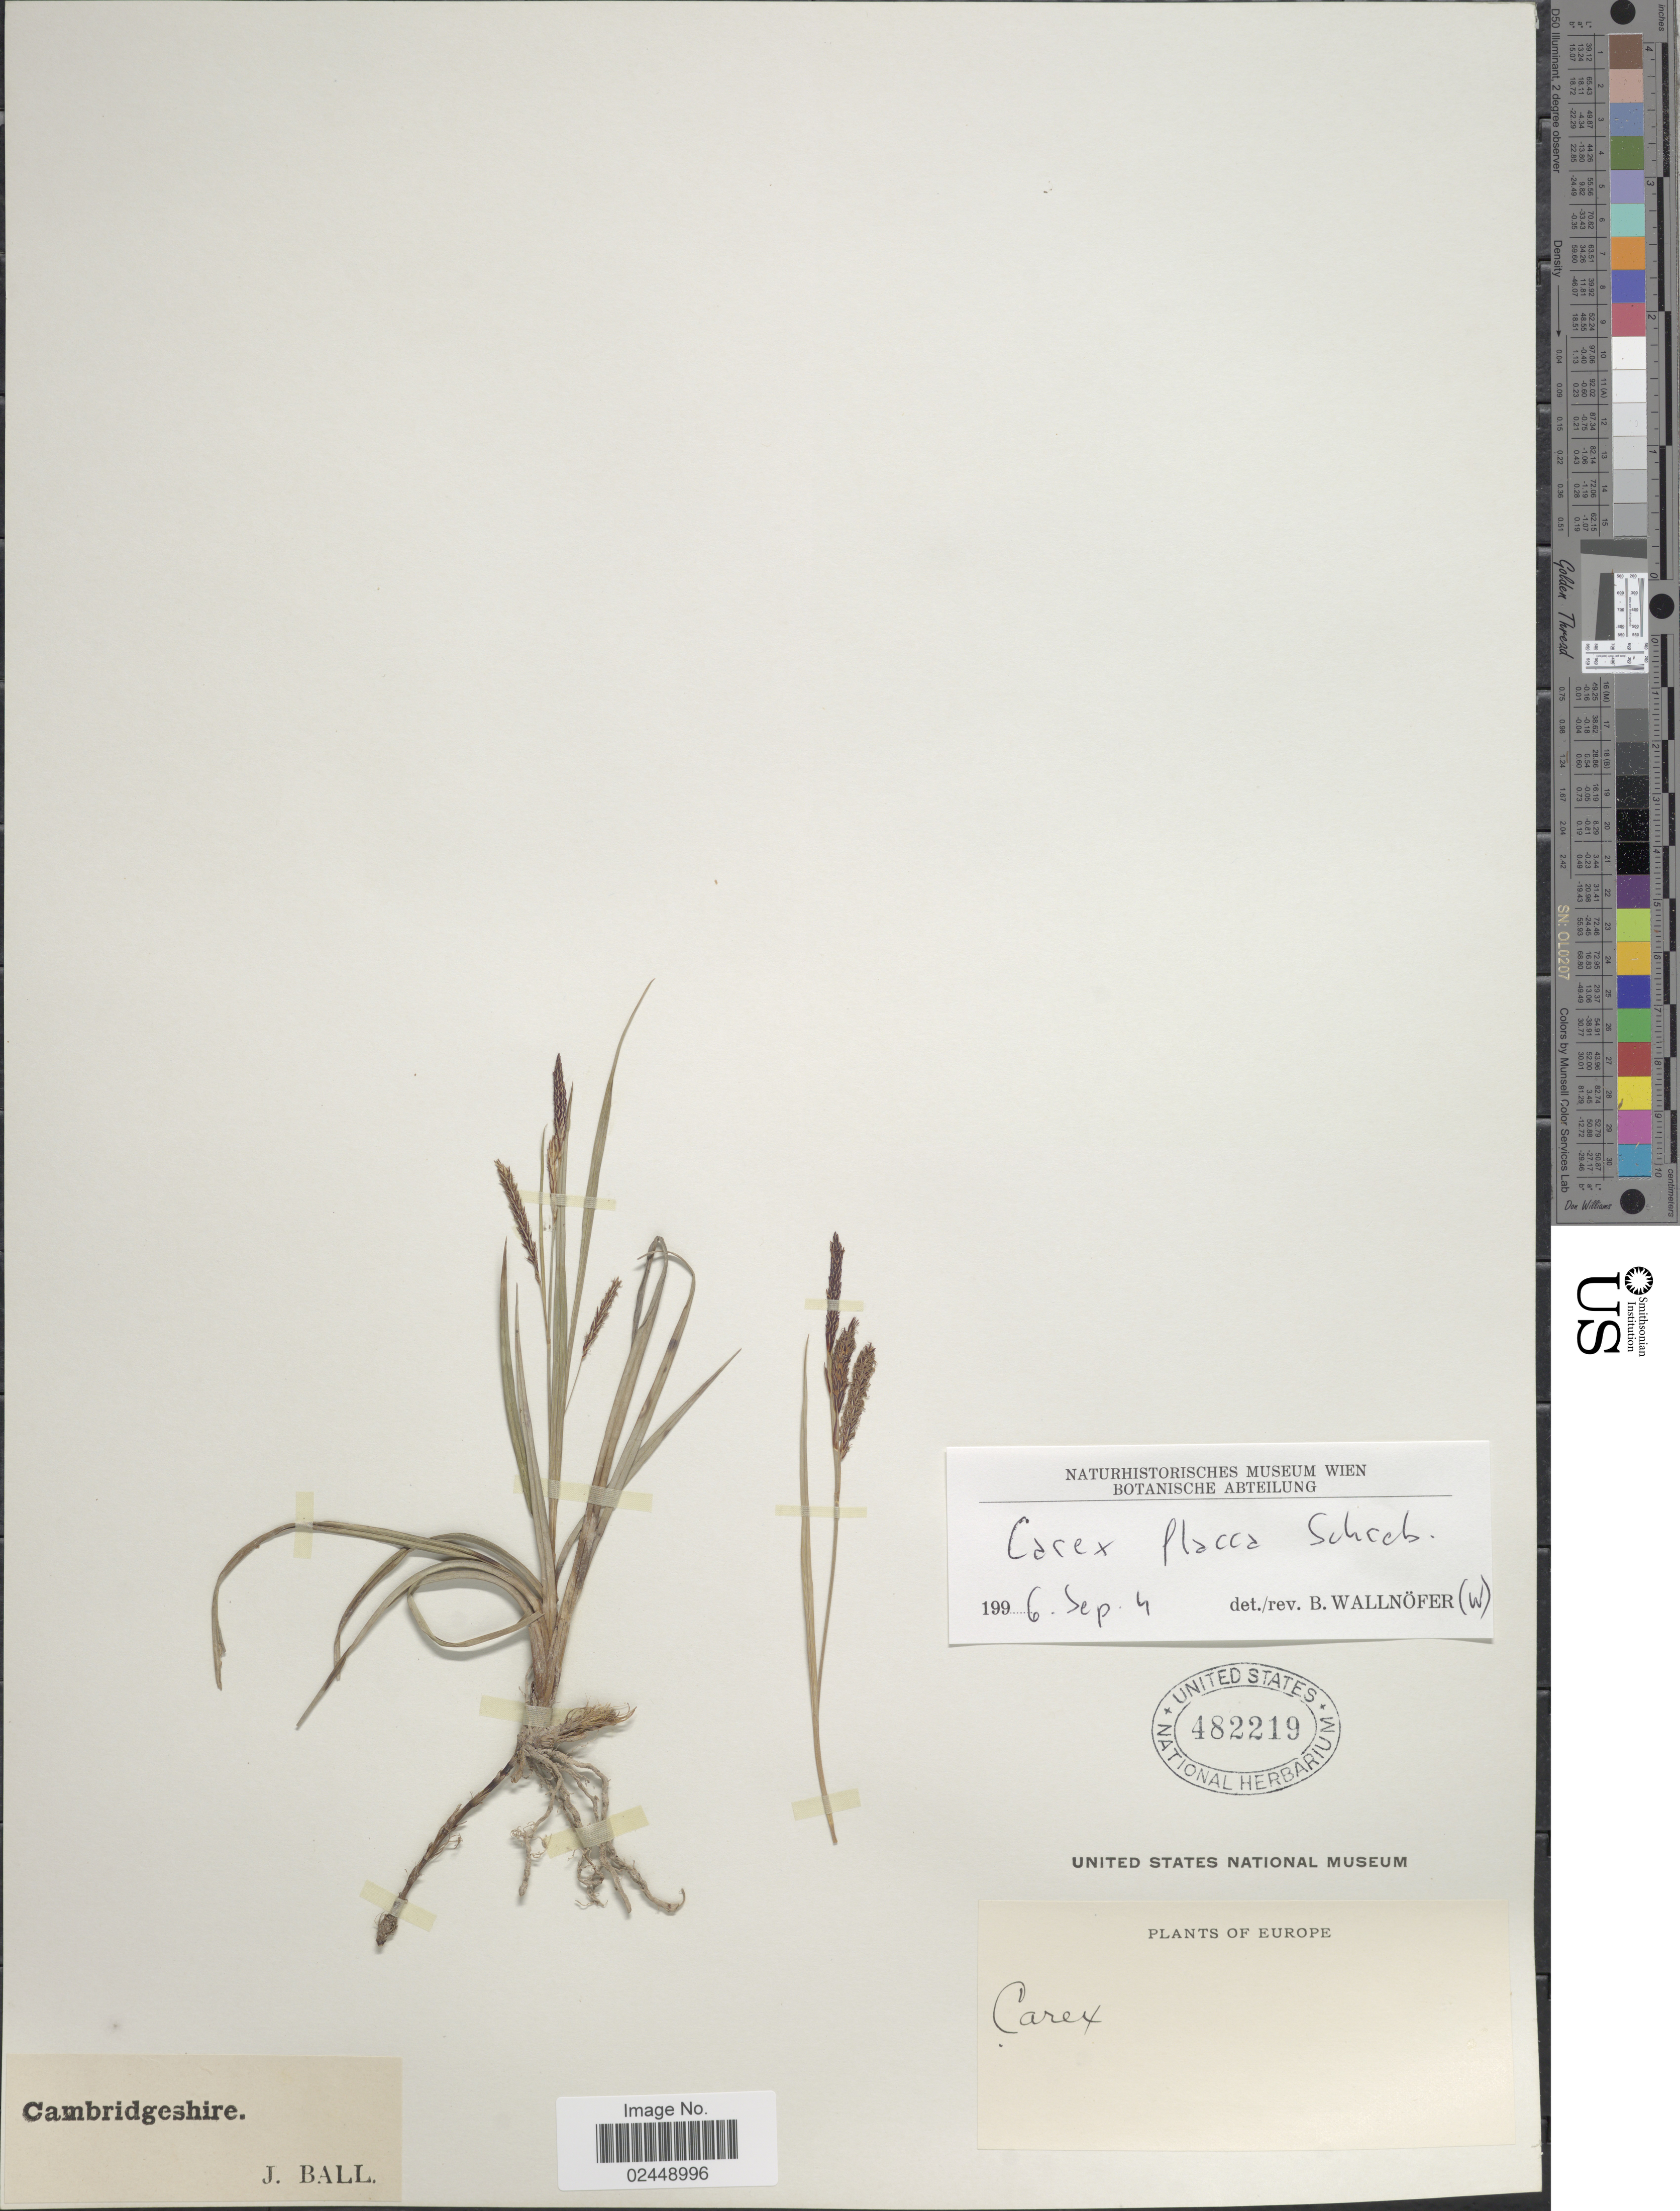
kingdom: Plantae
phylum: Tracheophyta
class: Liliopsida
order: Poales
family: Cyperaceae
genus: Carex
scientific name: Carex flacca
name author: Schreb.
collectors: J. Ball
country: United Kingdom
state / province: England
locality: Cambridgeshire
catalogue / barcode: US 482219